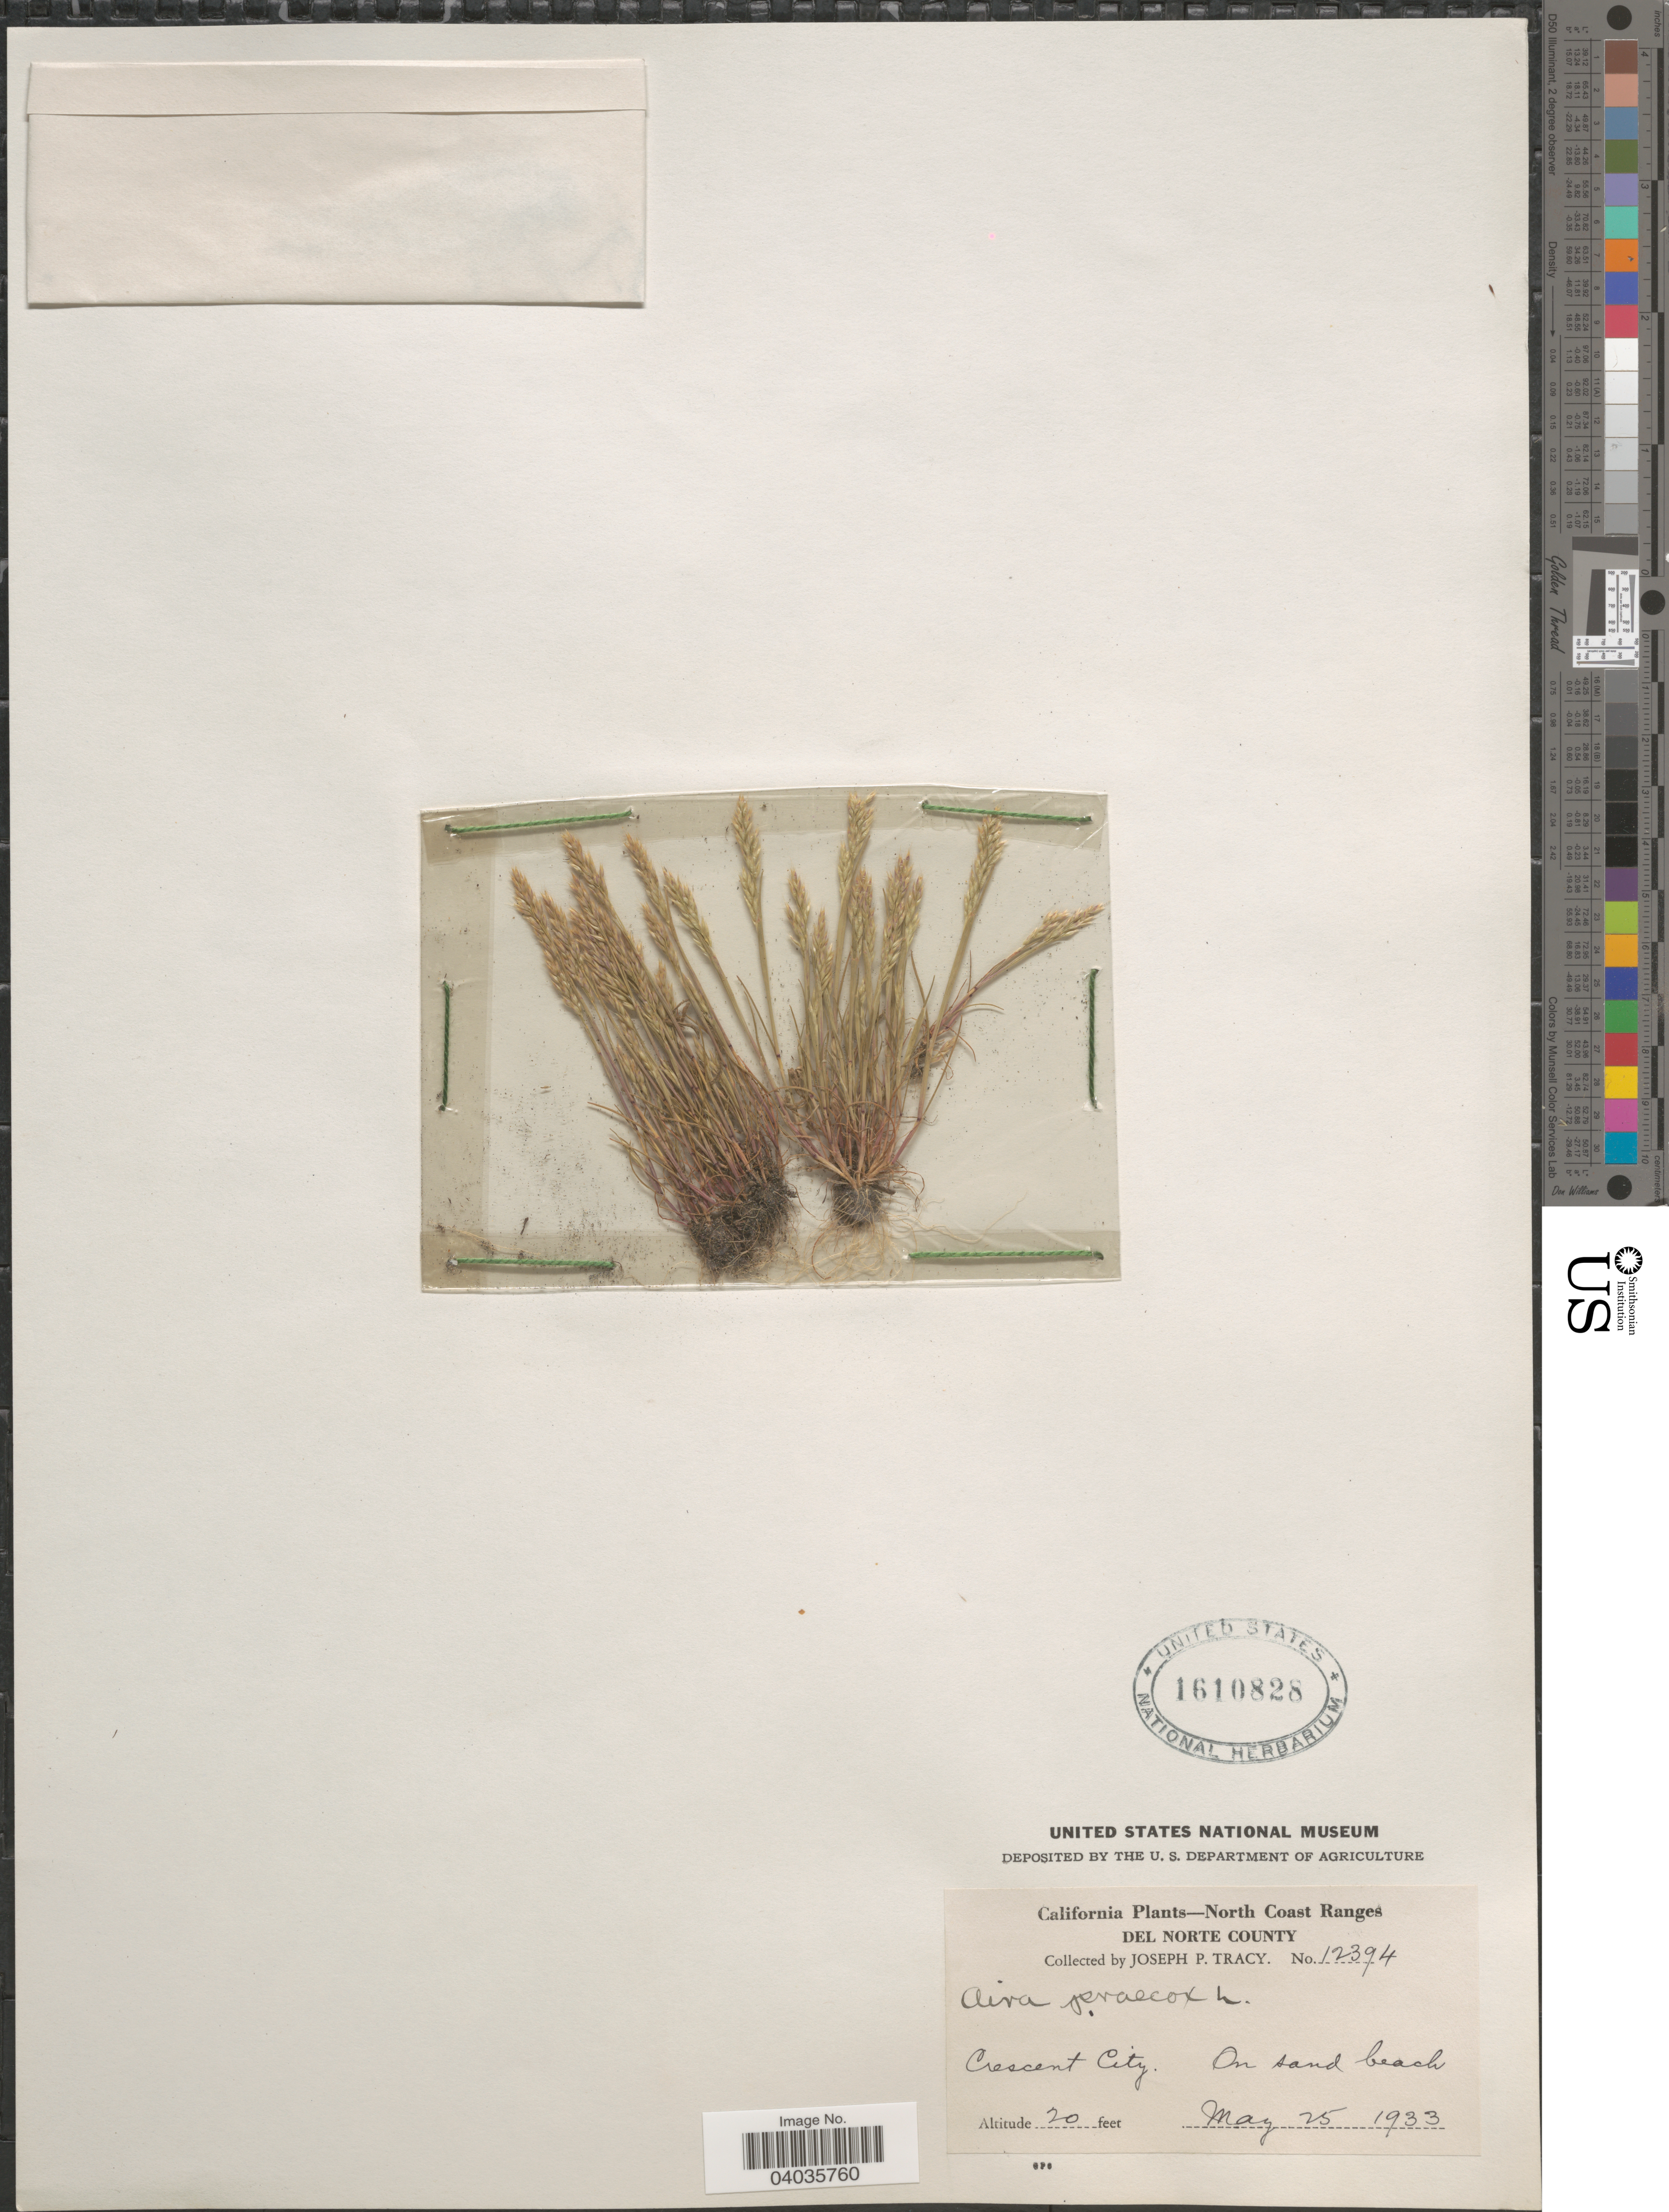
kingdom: Plantae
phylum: Tracheophyta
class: Liliopsida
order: Poales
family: Poaceae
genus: Aira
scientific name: Aira praecox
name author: L.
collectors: J. Tracy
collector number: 12394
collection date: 1933-05-25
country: United States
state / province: California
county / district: Del Norte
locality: North Coast Ranges. Del Norte County. Crescent City. On sand beach.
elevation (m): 6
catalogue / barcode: US 1610828